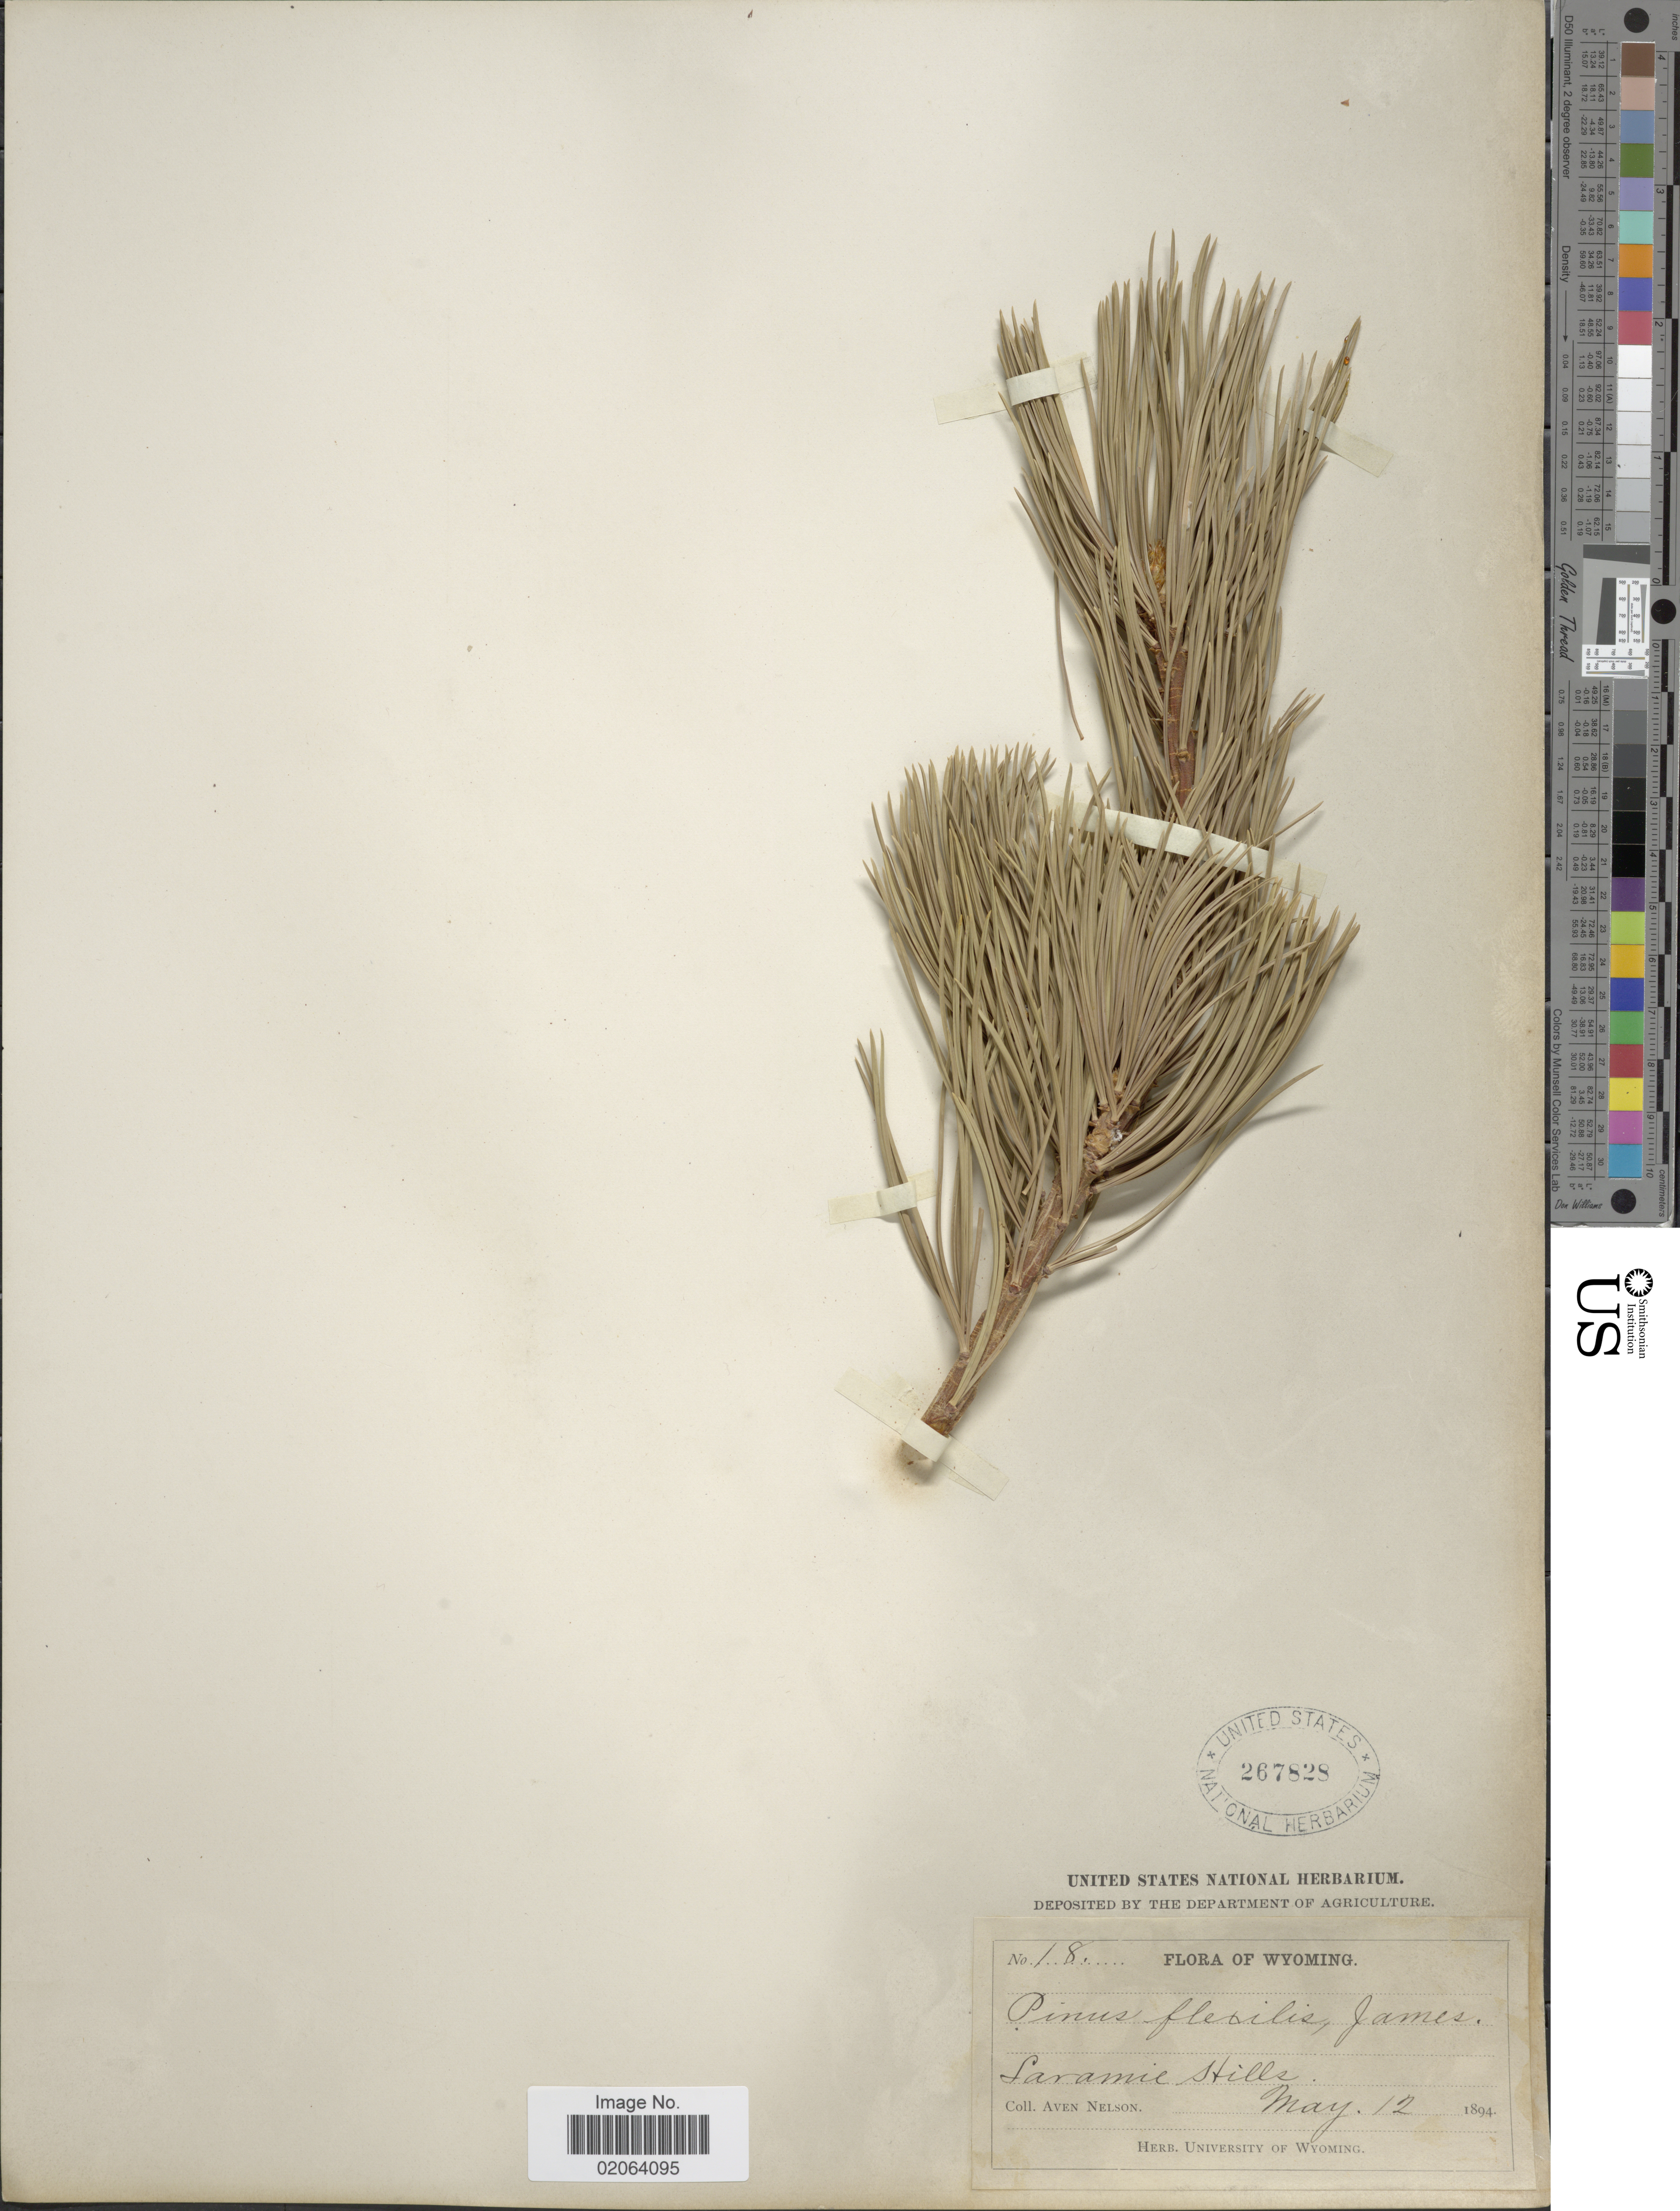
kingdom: Plantae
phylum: Tracheophyta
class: Pinopsida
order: Pinales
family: Pinaceae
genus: Pinus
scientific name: Pinus flexilis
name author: E. James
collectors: A. Nelson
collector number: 18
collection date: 1894-05-12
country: United States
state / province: Wyoming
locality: Laramie Hills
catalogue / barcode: US 267828